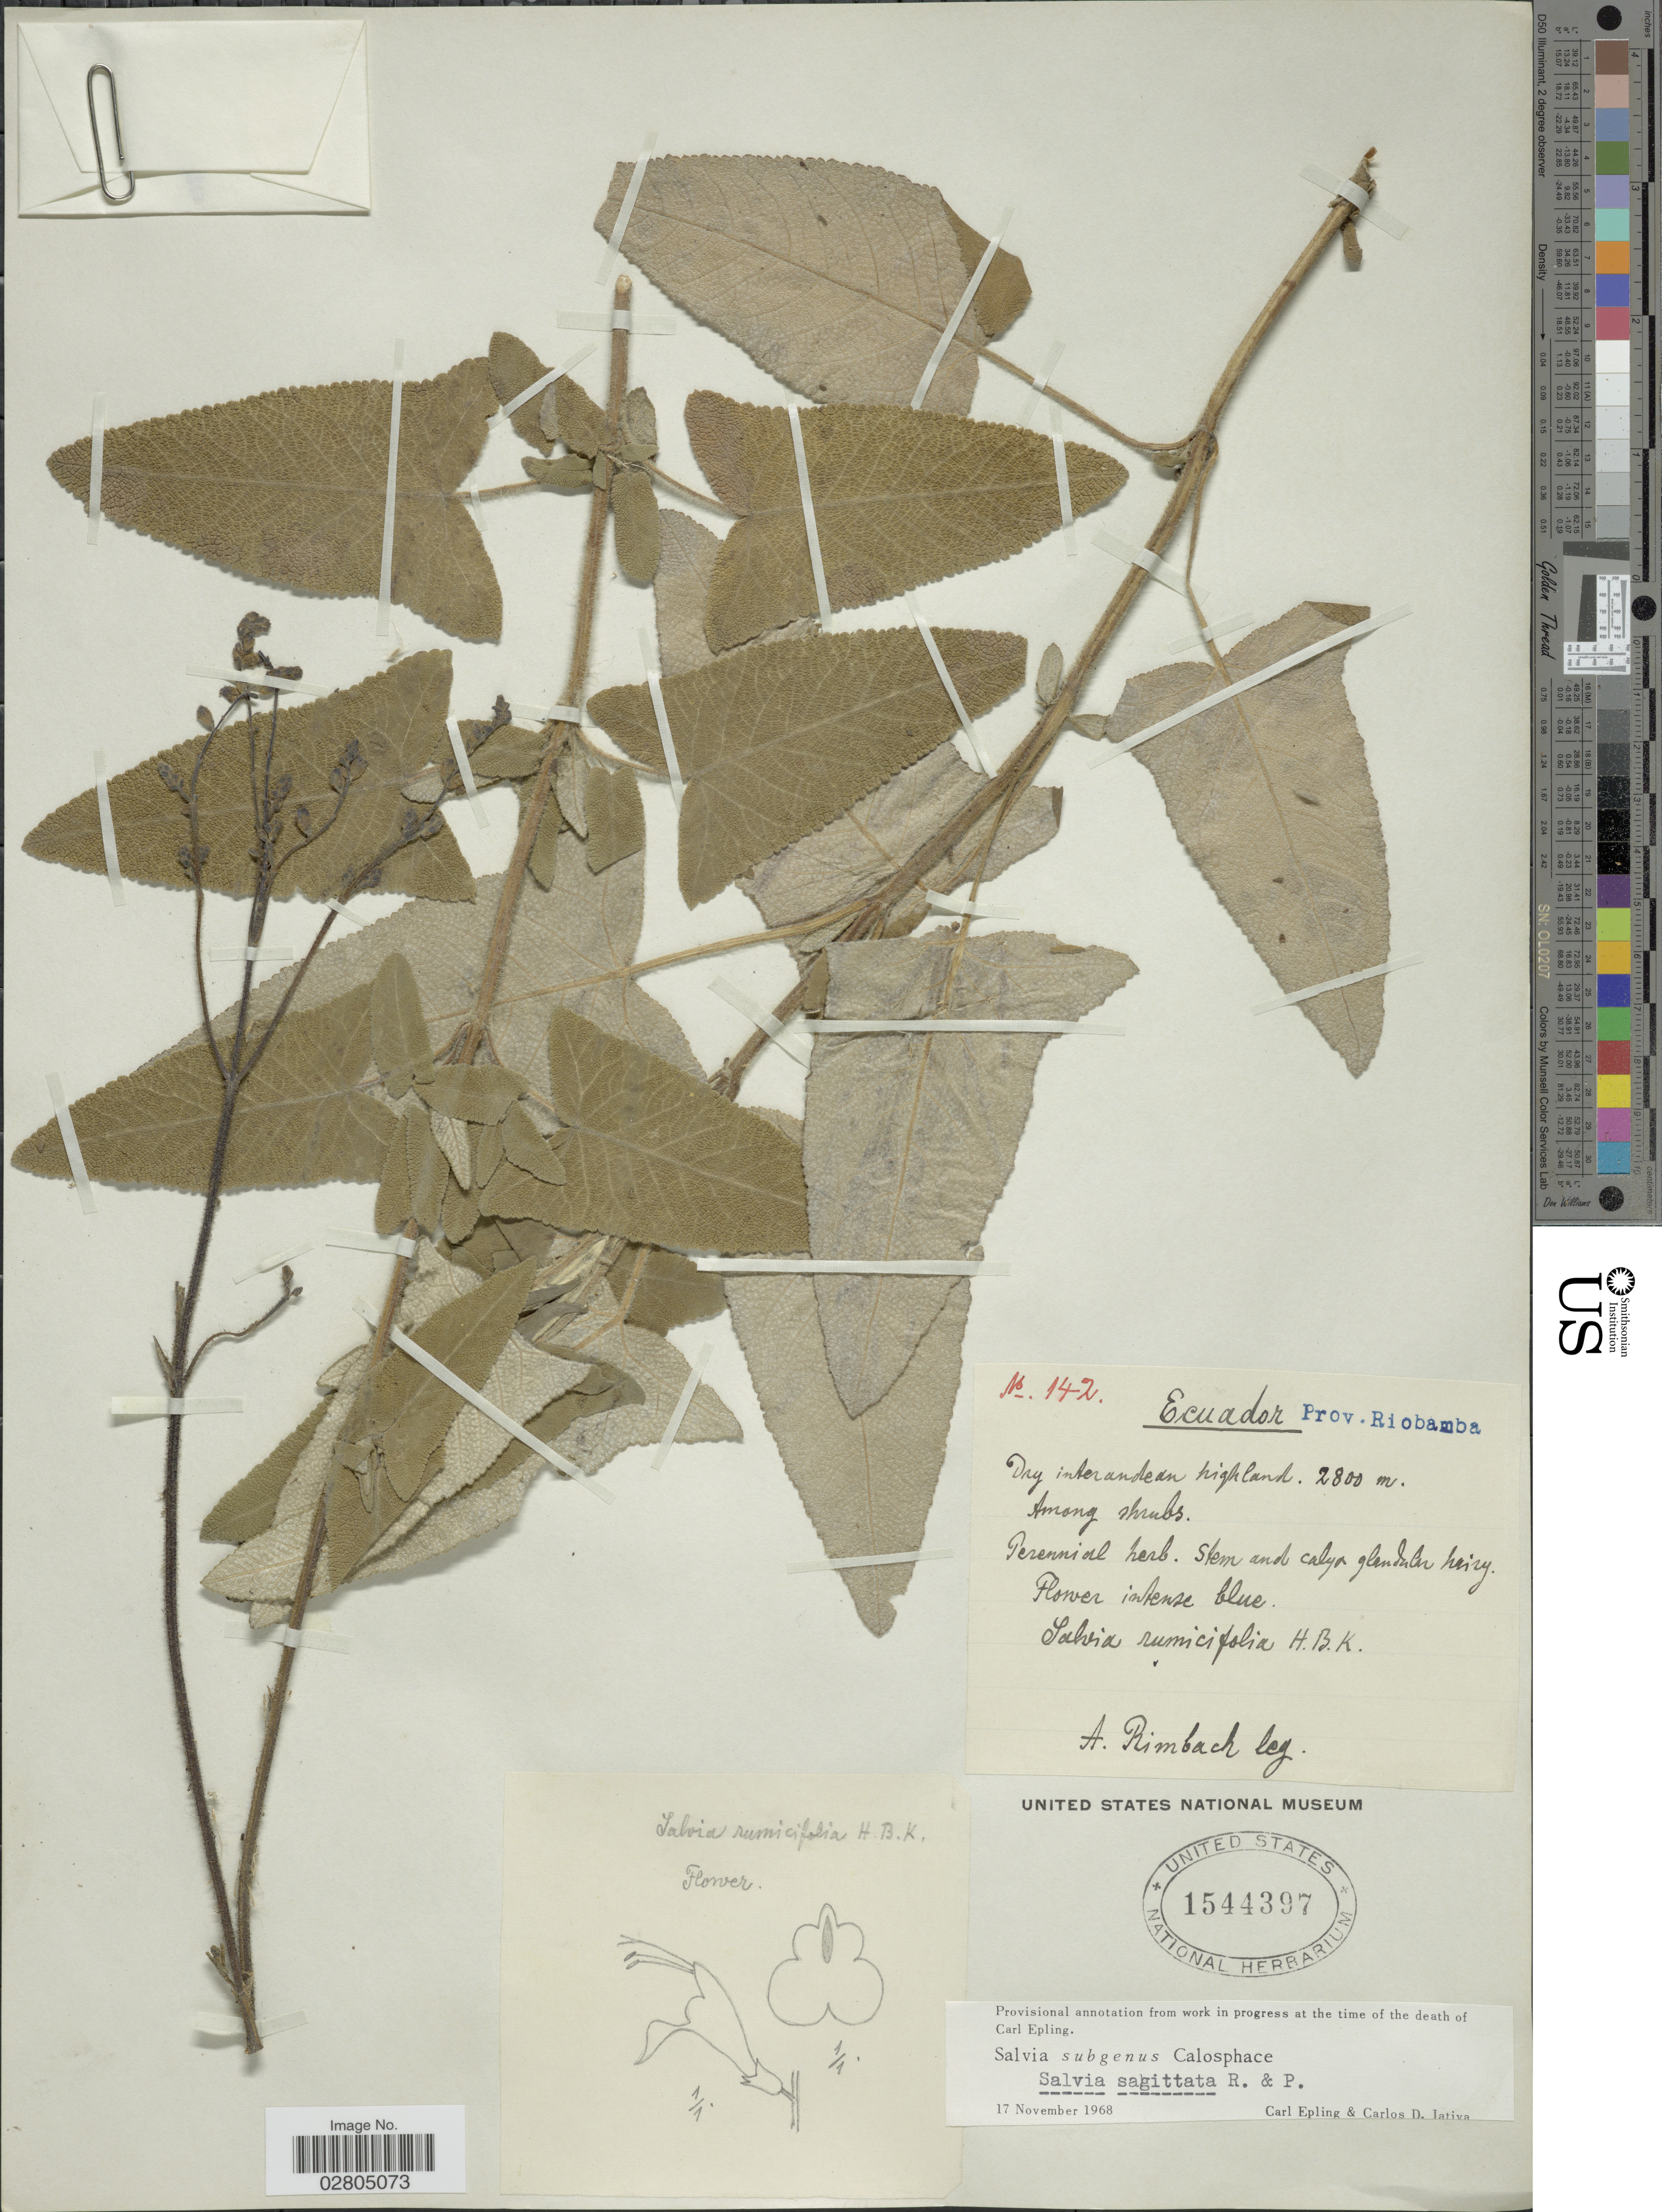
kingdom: Plantae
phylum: Tracheophyta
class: Magnoliopsida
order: Lamiales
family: Lamiaceae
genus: Salvia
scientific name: Salvia sagittata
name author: Ruiz & Pav.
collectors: A. Rimbach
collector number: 142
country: Ecuador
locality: Prov. Riobamba. Dry interandean highland.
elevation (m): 2800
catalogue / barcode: US 1544397